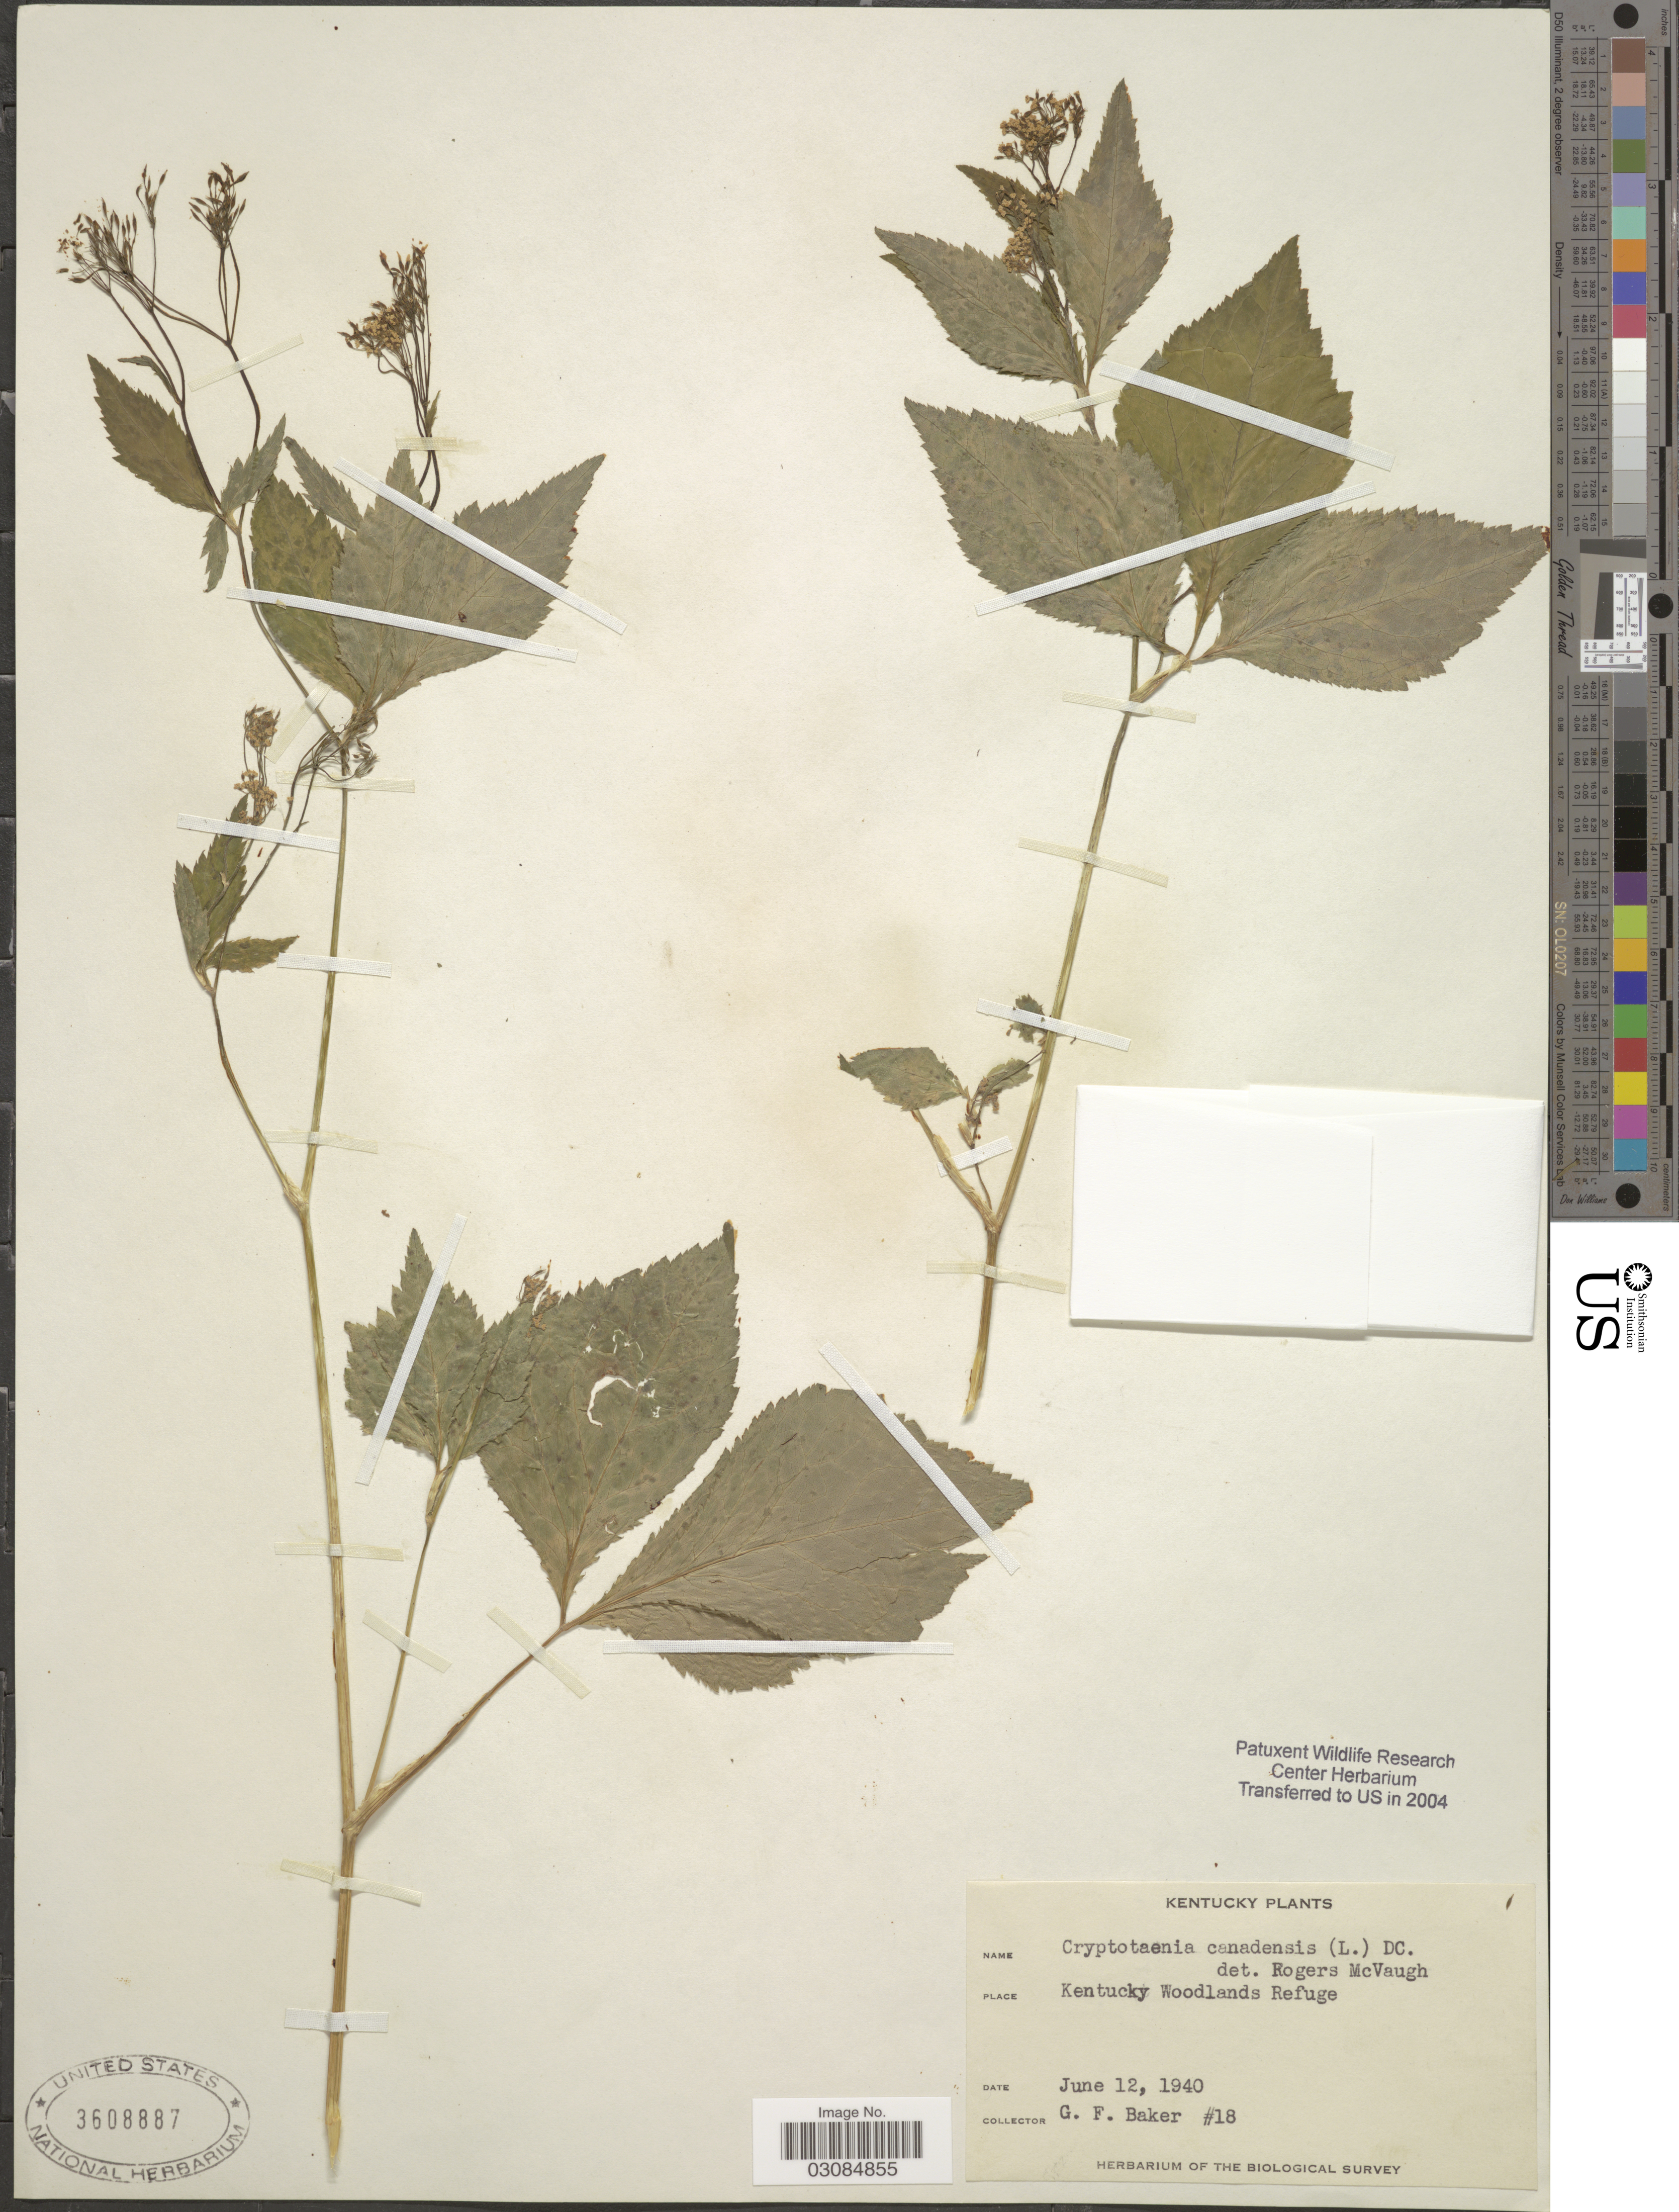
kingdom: Plantae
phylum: Tracheophyta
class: Magnoliopsida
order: Apiales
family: Apiaceae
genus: Cryptotaenia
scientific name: Cryptotaenia canadensis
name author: (L.) DC.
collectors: G. Baker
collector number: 18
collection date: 1940-06-12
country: United States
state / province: Kentucky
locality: Kentucky Woodlands Refuge.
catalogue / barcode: US 3608887